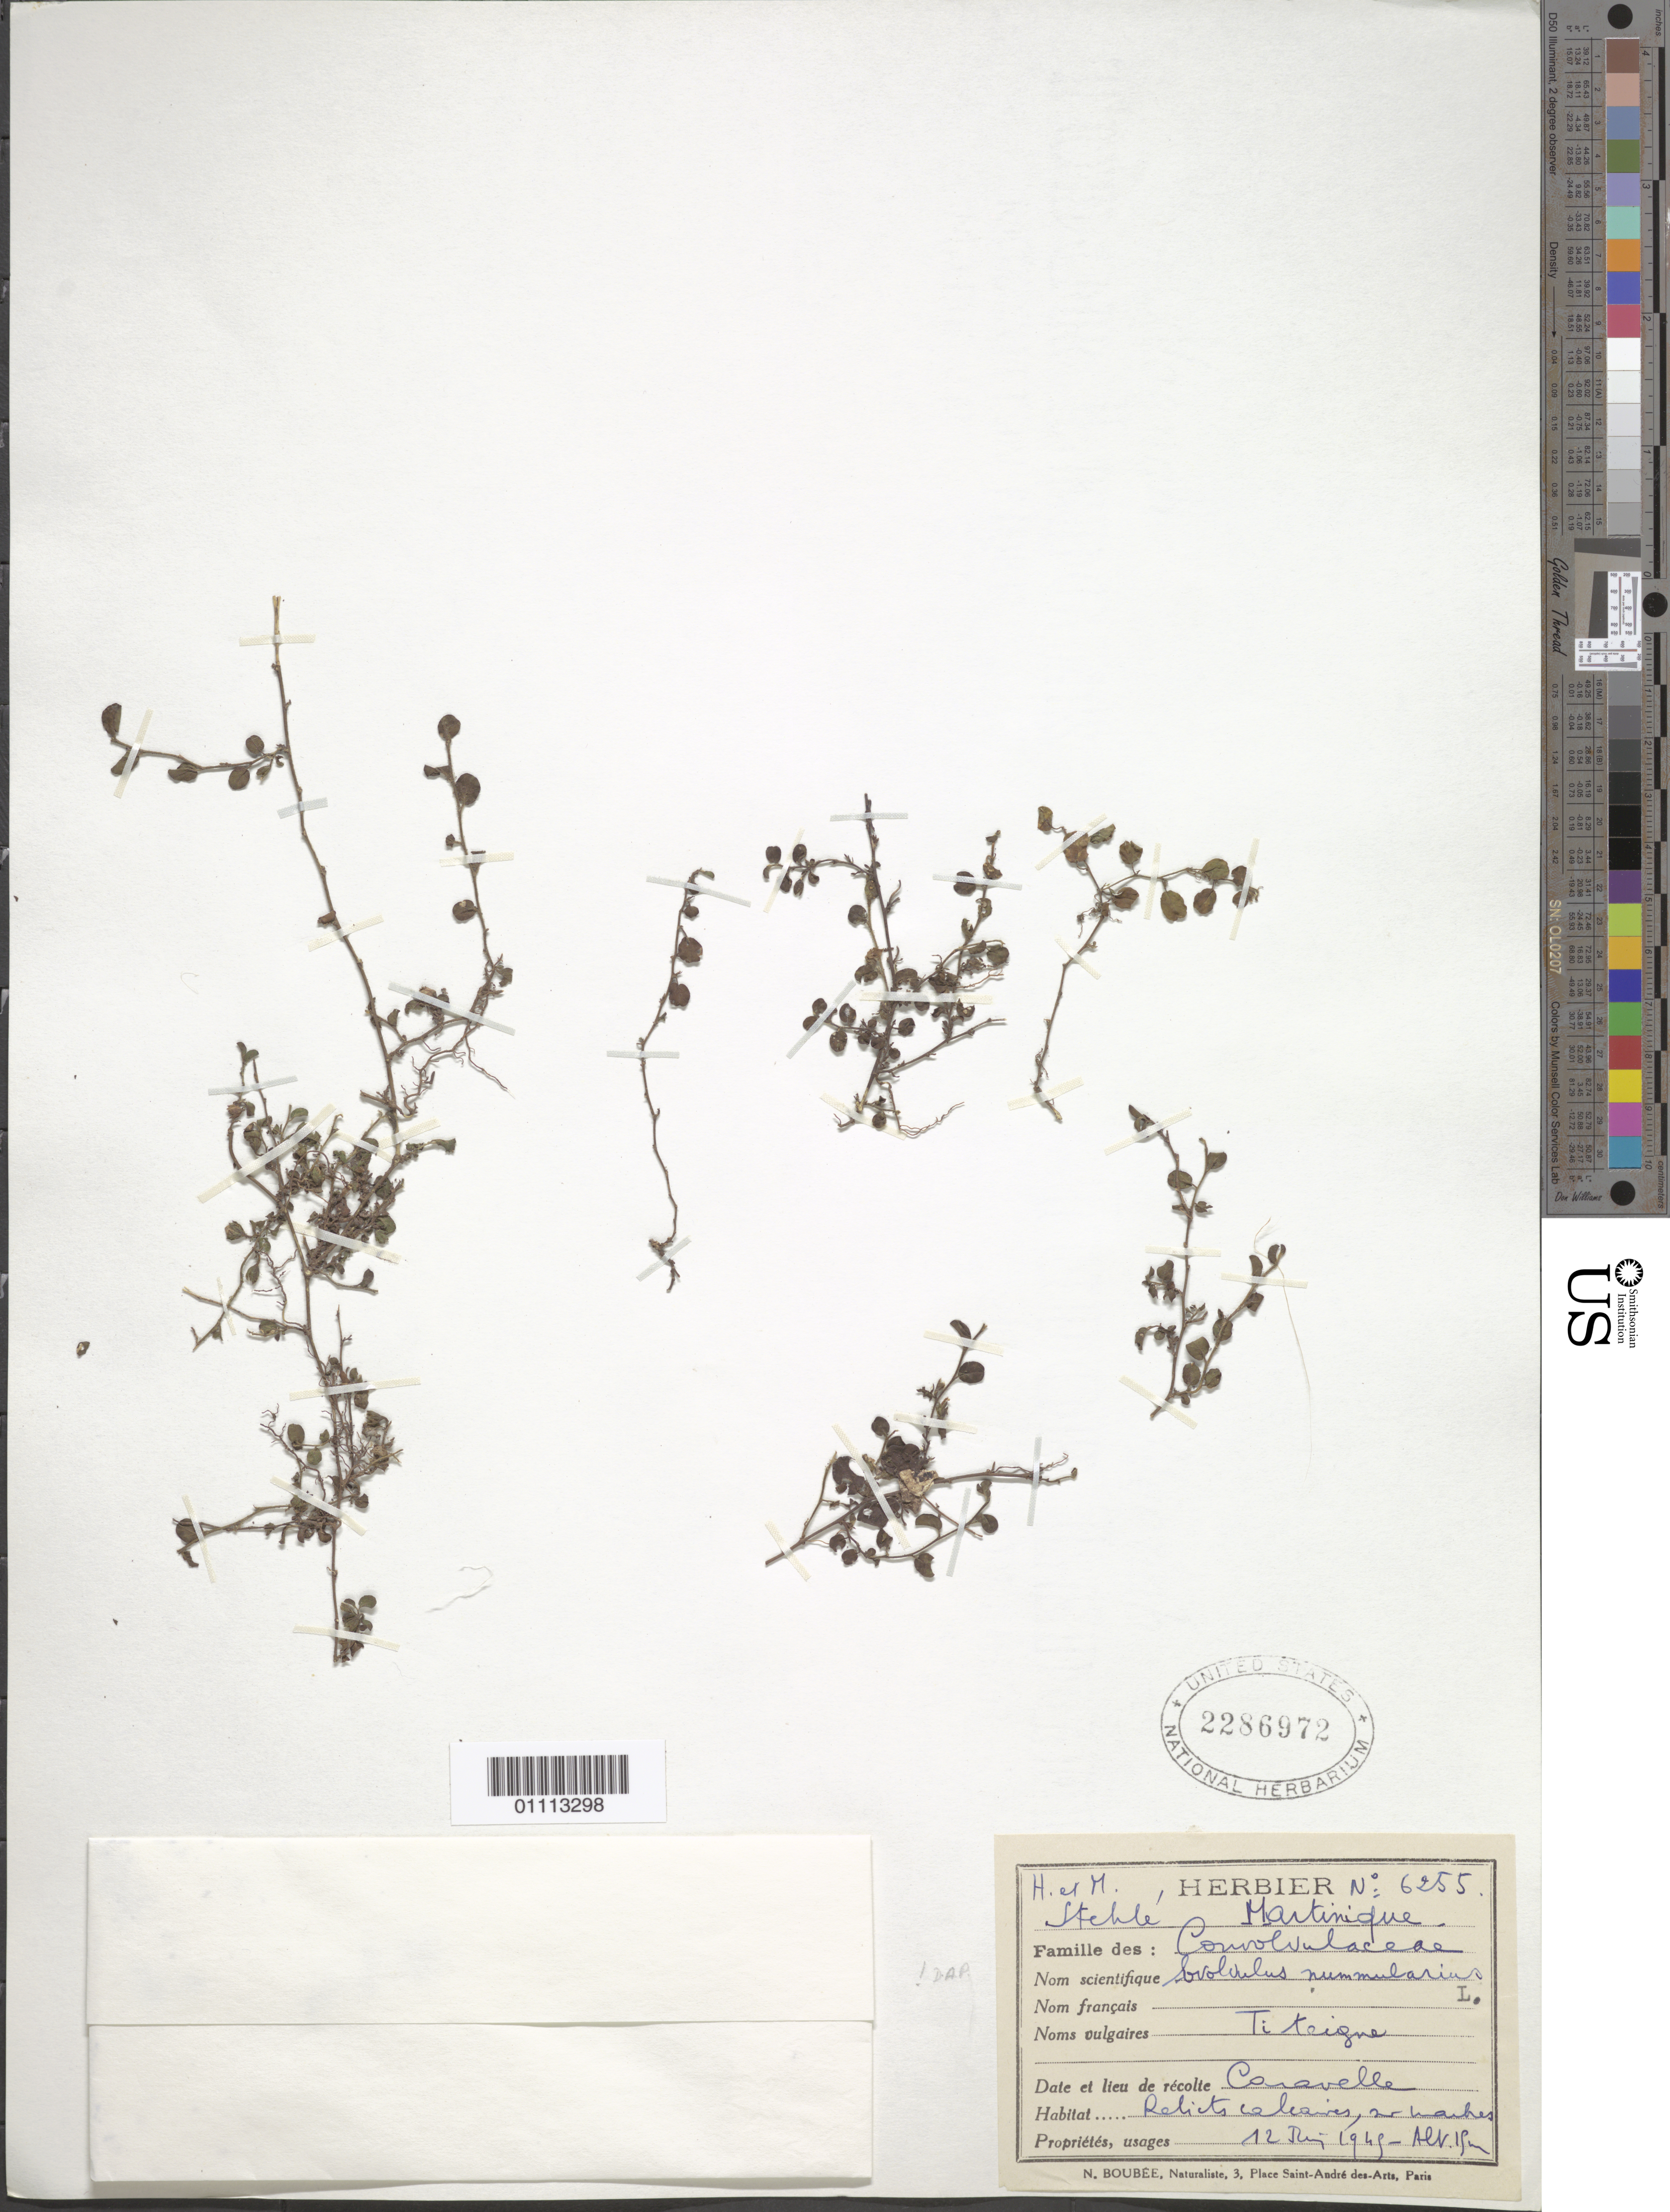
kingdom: Plantae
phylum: Tracheophyta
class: Magnoliopsida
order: Solanales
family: Convolvulaceae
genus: Evolvulus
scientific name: Evolvulus nummularius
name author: (L.) L.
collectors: H. Stehlé & M. Stehlé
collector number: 6255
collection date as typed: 12 Jun 1945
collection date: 1945-06-12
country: Martinique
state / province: La Trinité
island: Martinique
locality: Caravelle. Relicts calcaires, su maches.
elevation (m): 15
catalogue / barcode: US 2286972